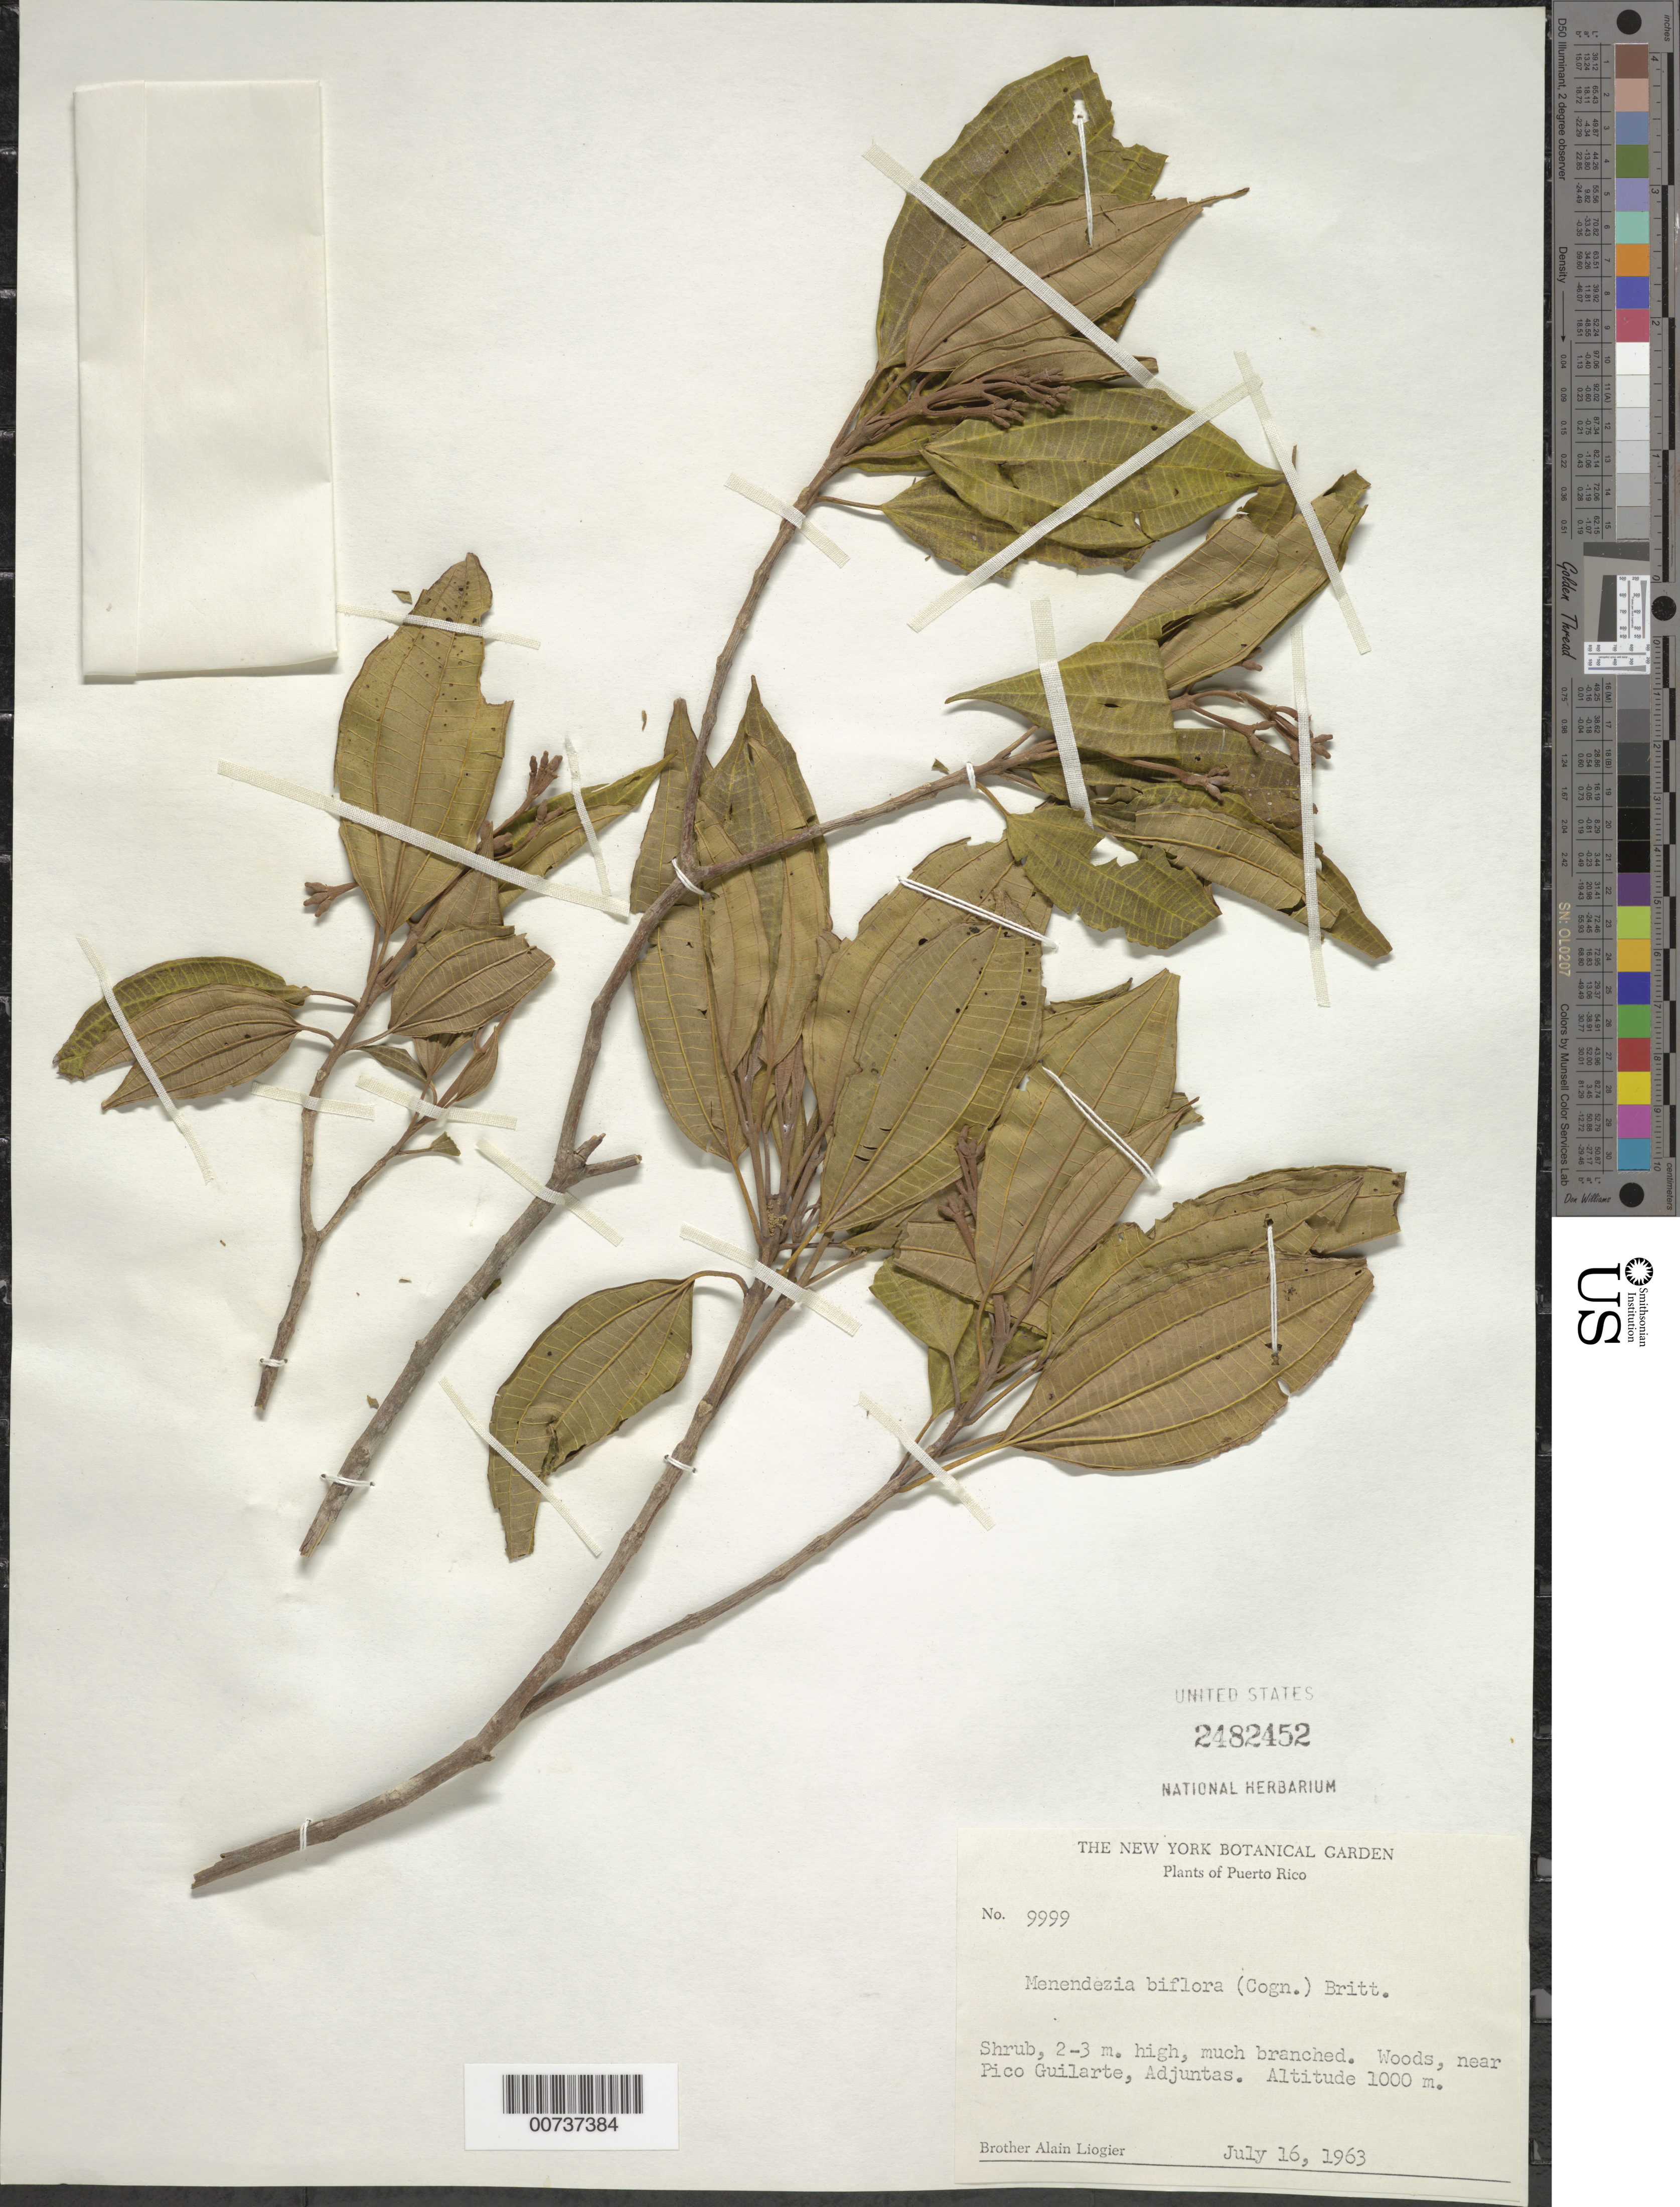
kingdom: Plantae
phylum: Tracheophyta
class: Magnoliopsida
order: Myrtales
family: Melastomataceae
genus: Tetrazygia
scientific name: Tetrazygia biflora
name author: (Cogn.) Urb.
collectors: A. H. Liogier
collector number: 9999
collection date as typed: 16 Jul 1963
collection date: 1963-07-16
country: Puerto Rico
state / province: Adjuntas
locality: Near Pico Guilarte, Adjuntas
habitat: Woods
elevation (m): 1000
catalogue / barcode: US 2482452